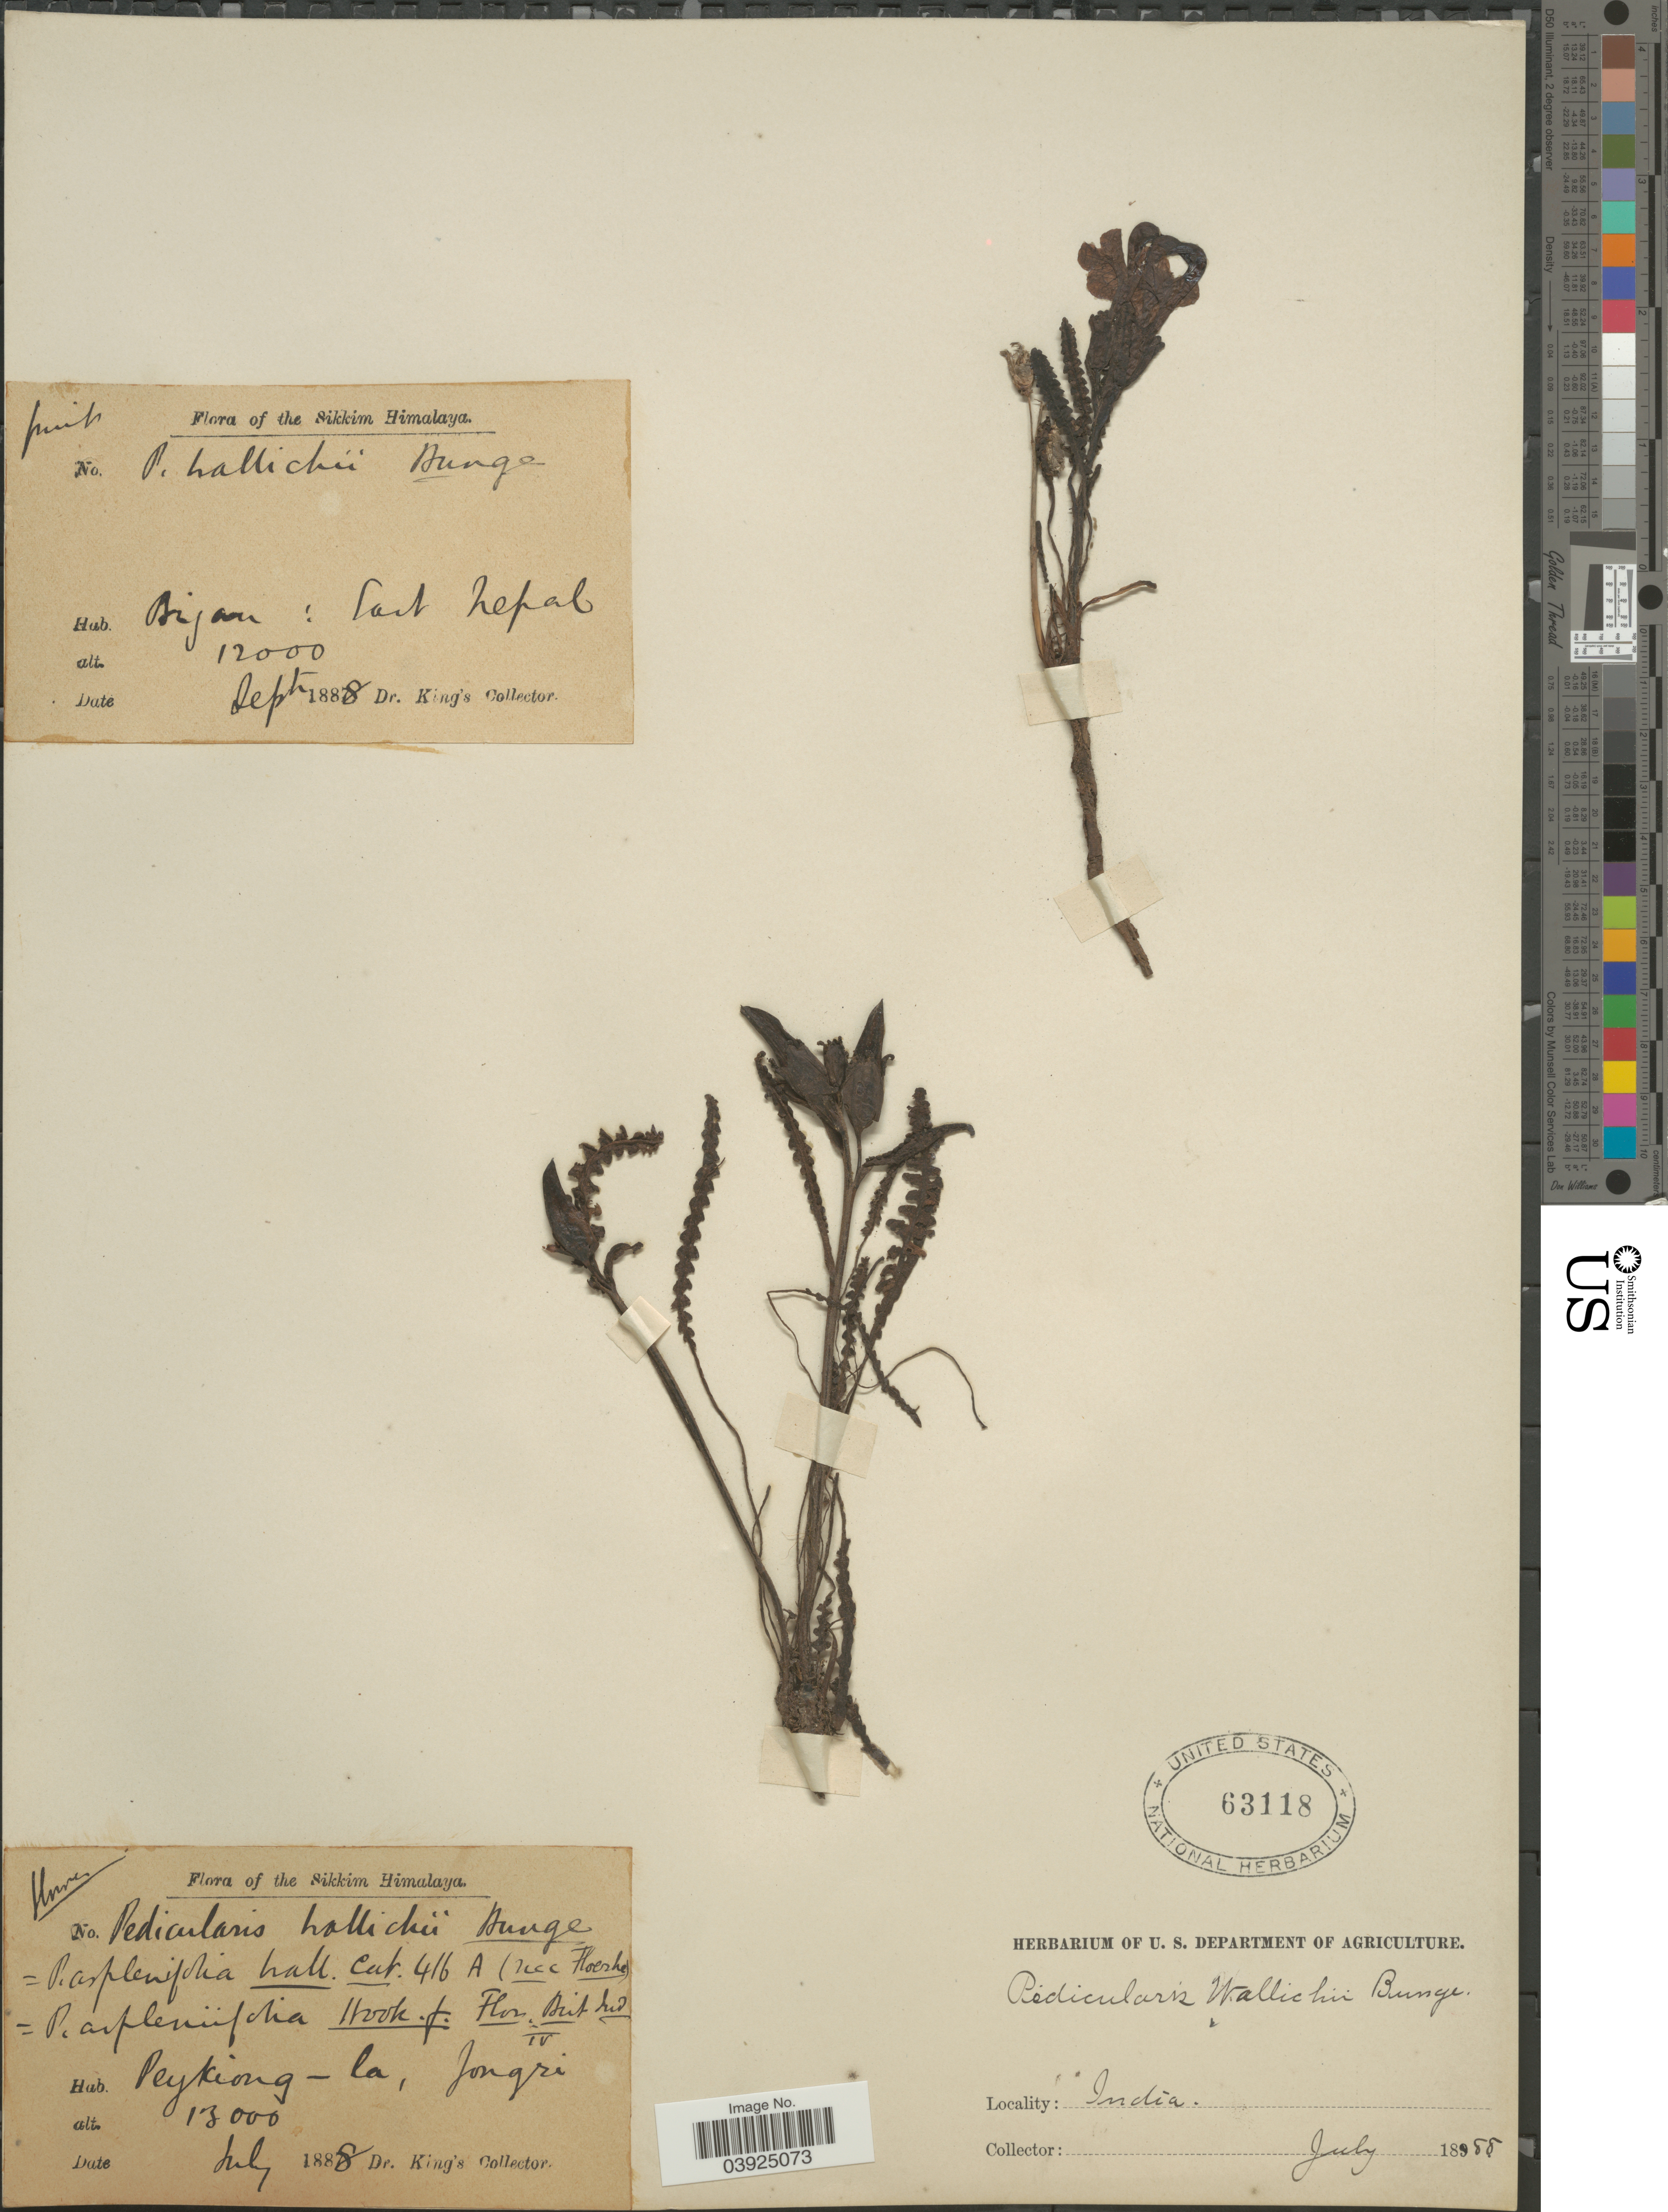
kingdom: Plantae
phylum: Tracheophyta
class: Magnoliopsida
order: Lamiales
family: Orobanchaceae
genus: Pedicularis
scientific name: Pedicularis wallichii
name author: Bunge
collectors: Dr. King's collector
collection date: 1888-09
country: India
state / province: Sikkim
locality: The Sikkim Himalaya. Bijan: East Nepal.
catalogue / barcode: US 63118-2